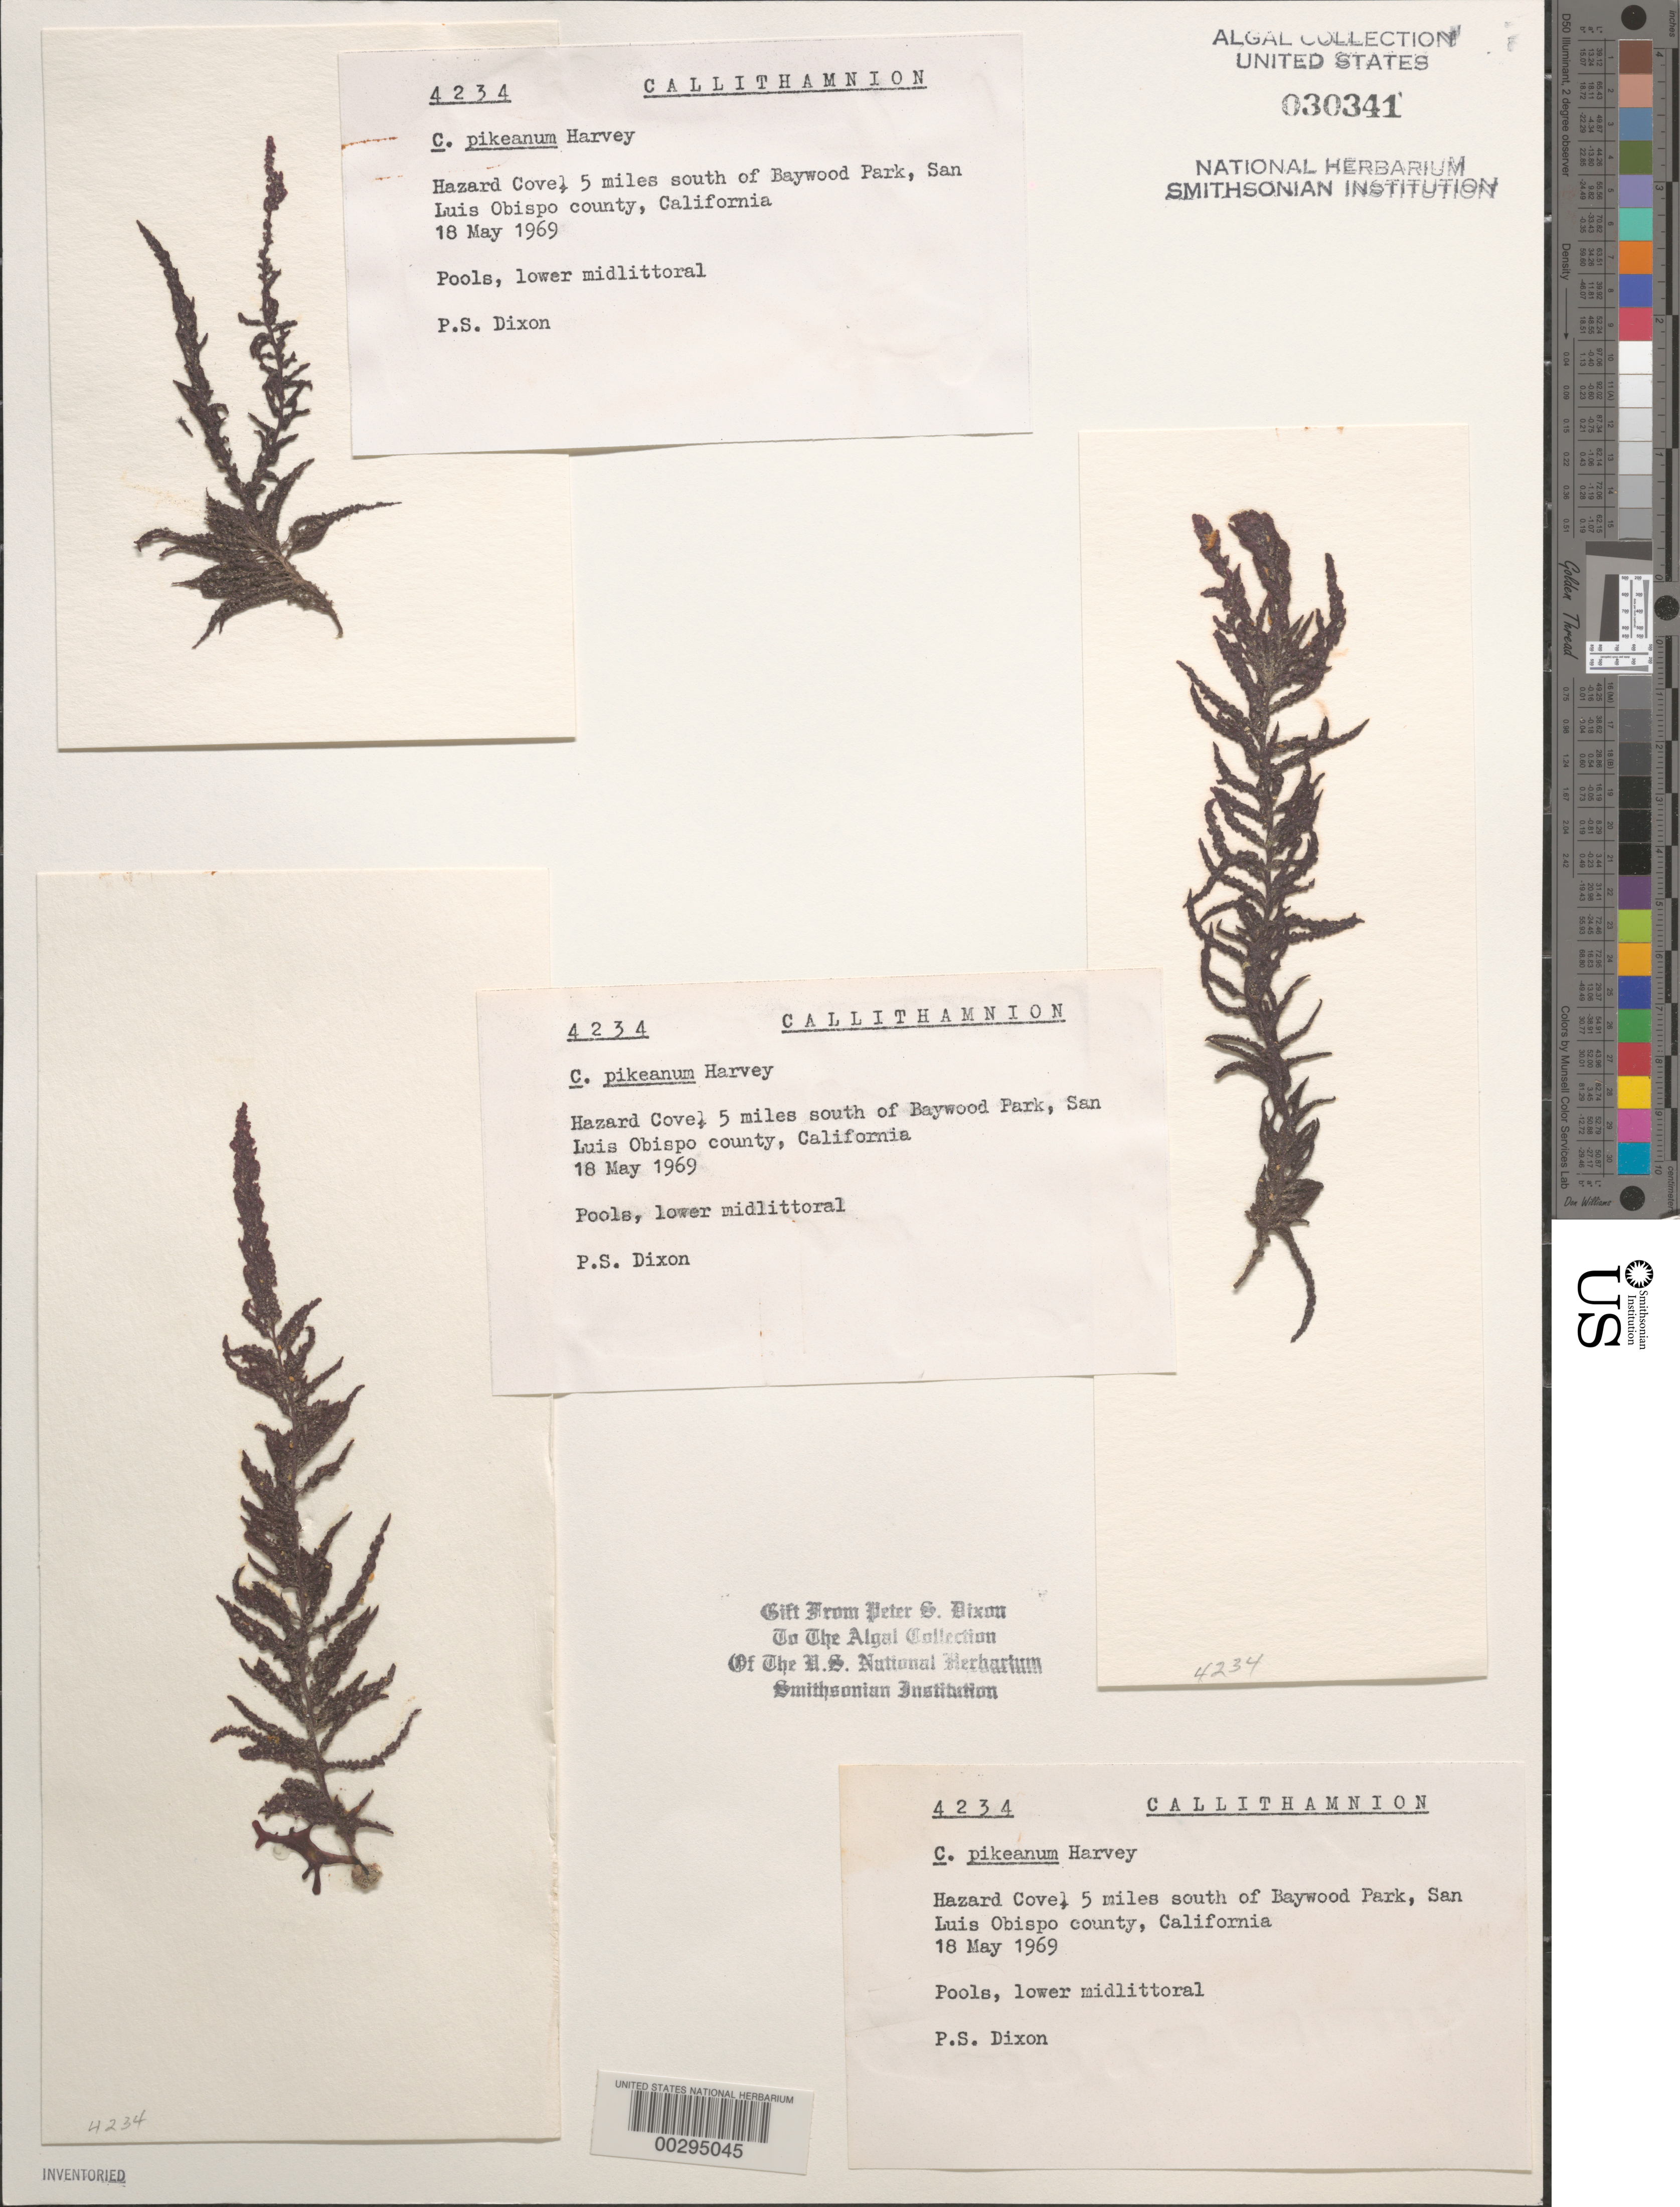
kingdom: Plantae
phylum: Rhodophyta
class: Florideophyceae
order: Ceramiales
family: Callithamniaceae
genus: Callithamnion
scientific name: Callithamnion pikeanum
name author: Harv.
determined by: Dixon, P. S.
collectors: P. S. Dixon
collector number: PSD 4234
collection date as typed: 18 May 1969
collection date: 1969-05-18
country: United States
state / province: California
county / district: San Luis Obispo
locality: Hazard Cove, 5 miles south of Baywood Park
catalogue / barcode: US 30341